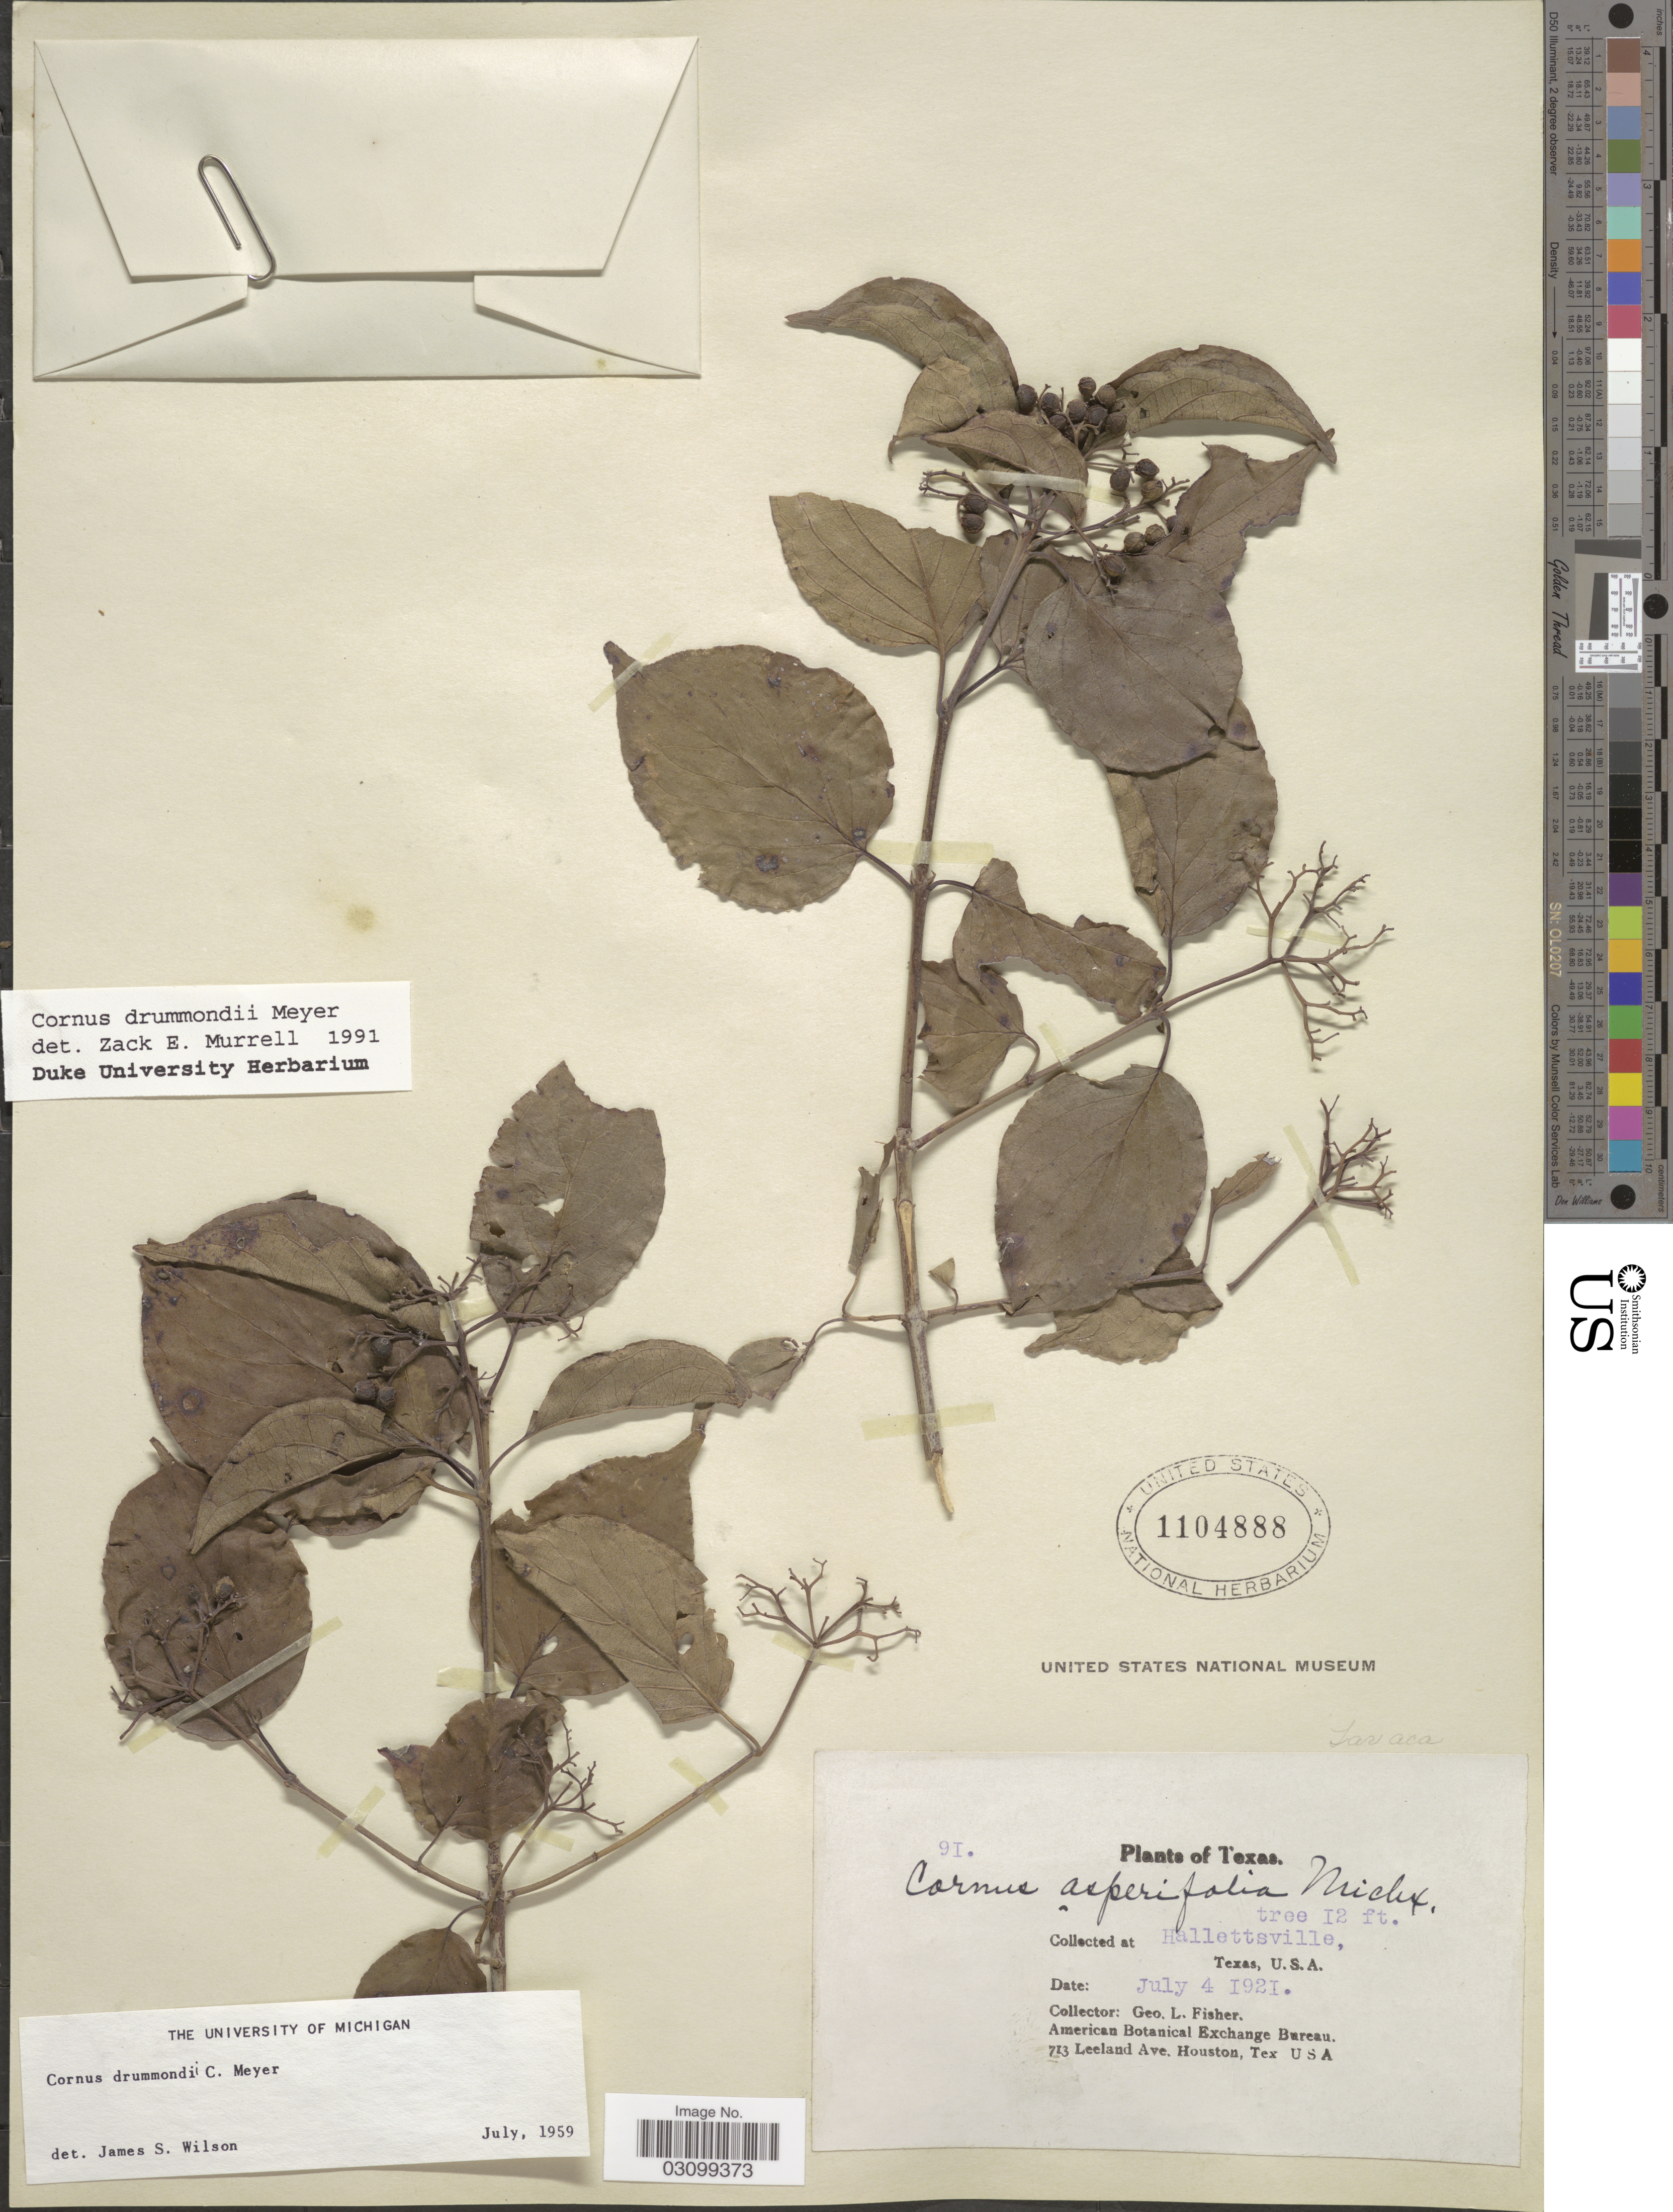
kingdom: Plantae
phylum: Tracheophyta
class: Magnoliopsida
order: Cornales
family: Cornaceae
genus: Cornus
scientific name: Cornus drummondii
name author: C.A. Mey.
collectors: G. L. Fisher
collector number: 91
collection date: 1921-07-04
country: United States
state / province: Texas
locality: Hallettsville.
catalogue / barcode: US 1104888